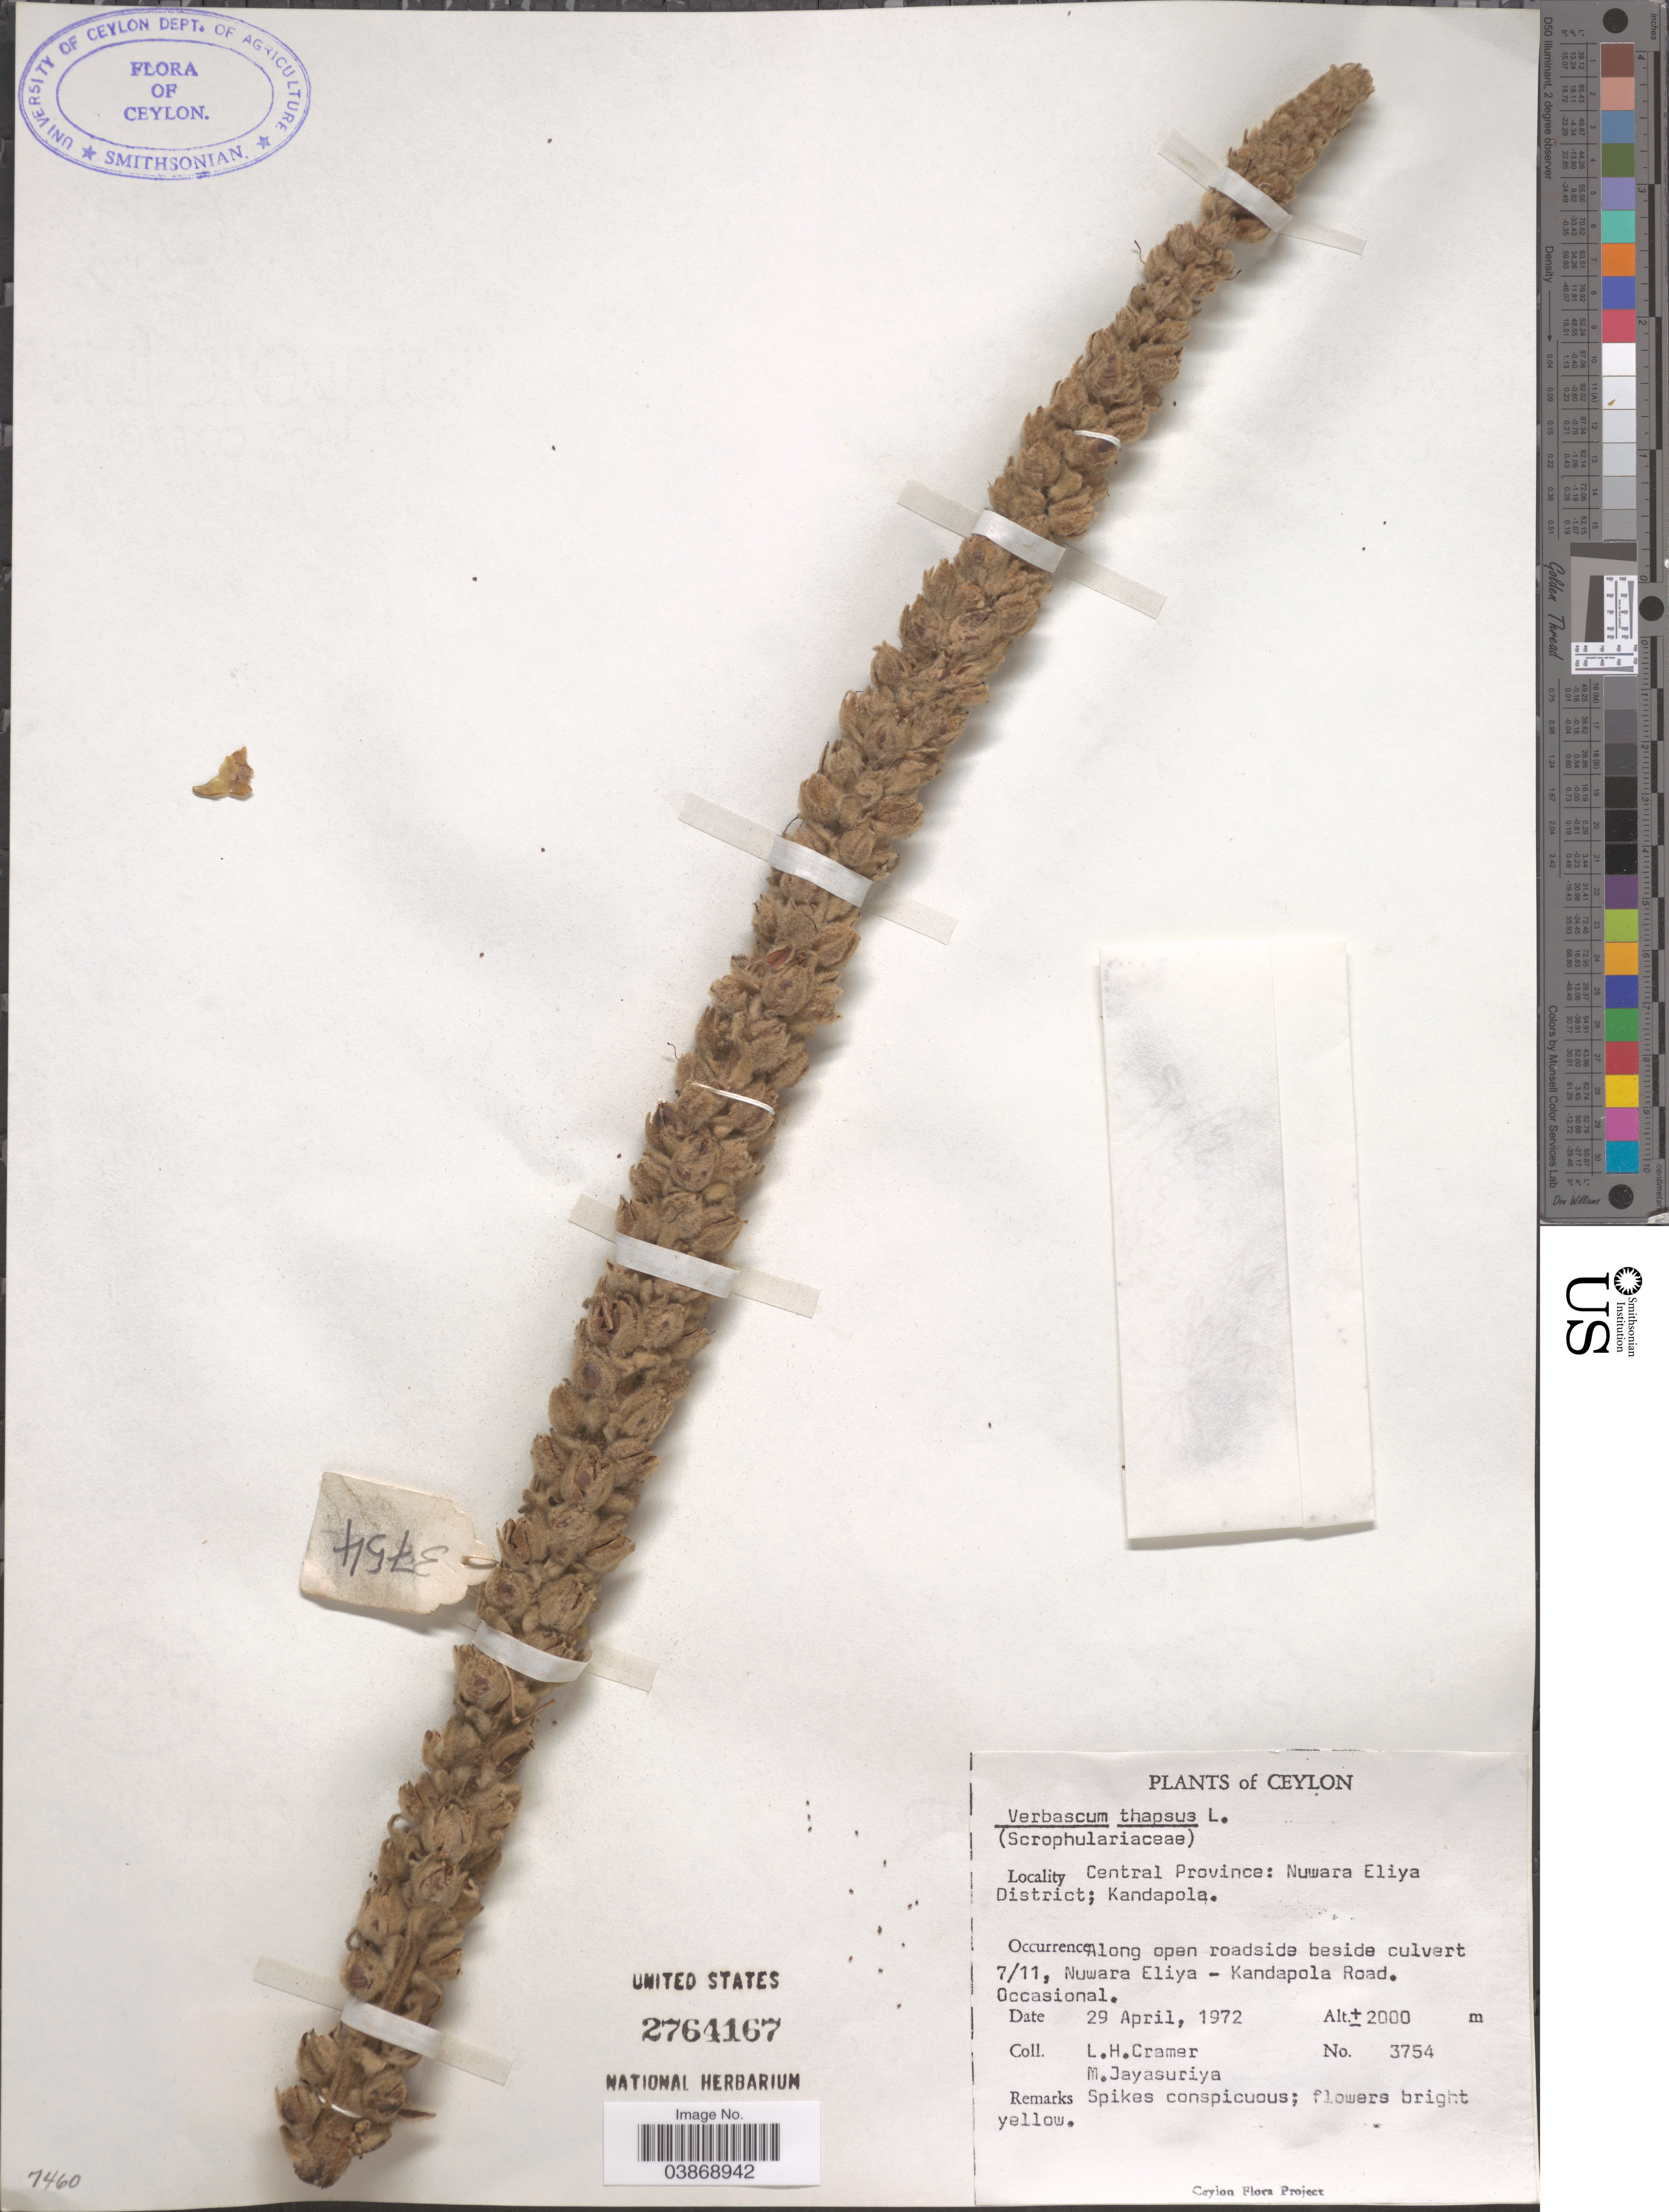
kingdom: Plantae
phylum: Tracheophyta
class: Magnoliopsida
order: Lamiales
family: Scrophulariaceae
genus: Verbascum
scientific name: Verbascum thapsus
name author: L.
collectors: L. H. Cramer & M. Jayasuriya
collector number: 3754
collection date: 1972-04-29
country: Sri Lanka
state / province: Central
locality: Ceylon. Central Province: Nuwara Eliya District; Kandapola. Along open roadside beside culvert 7/11, Nuwara Eliya - Kandapola Road.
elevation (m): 2000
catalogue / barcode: US 2764167